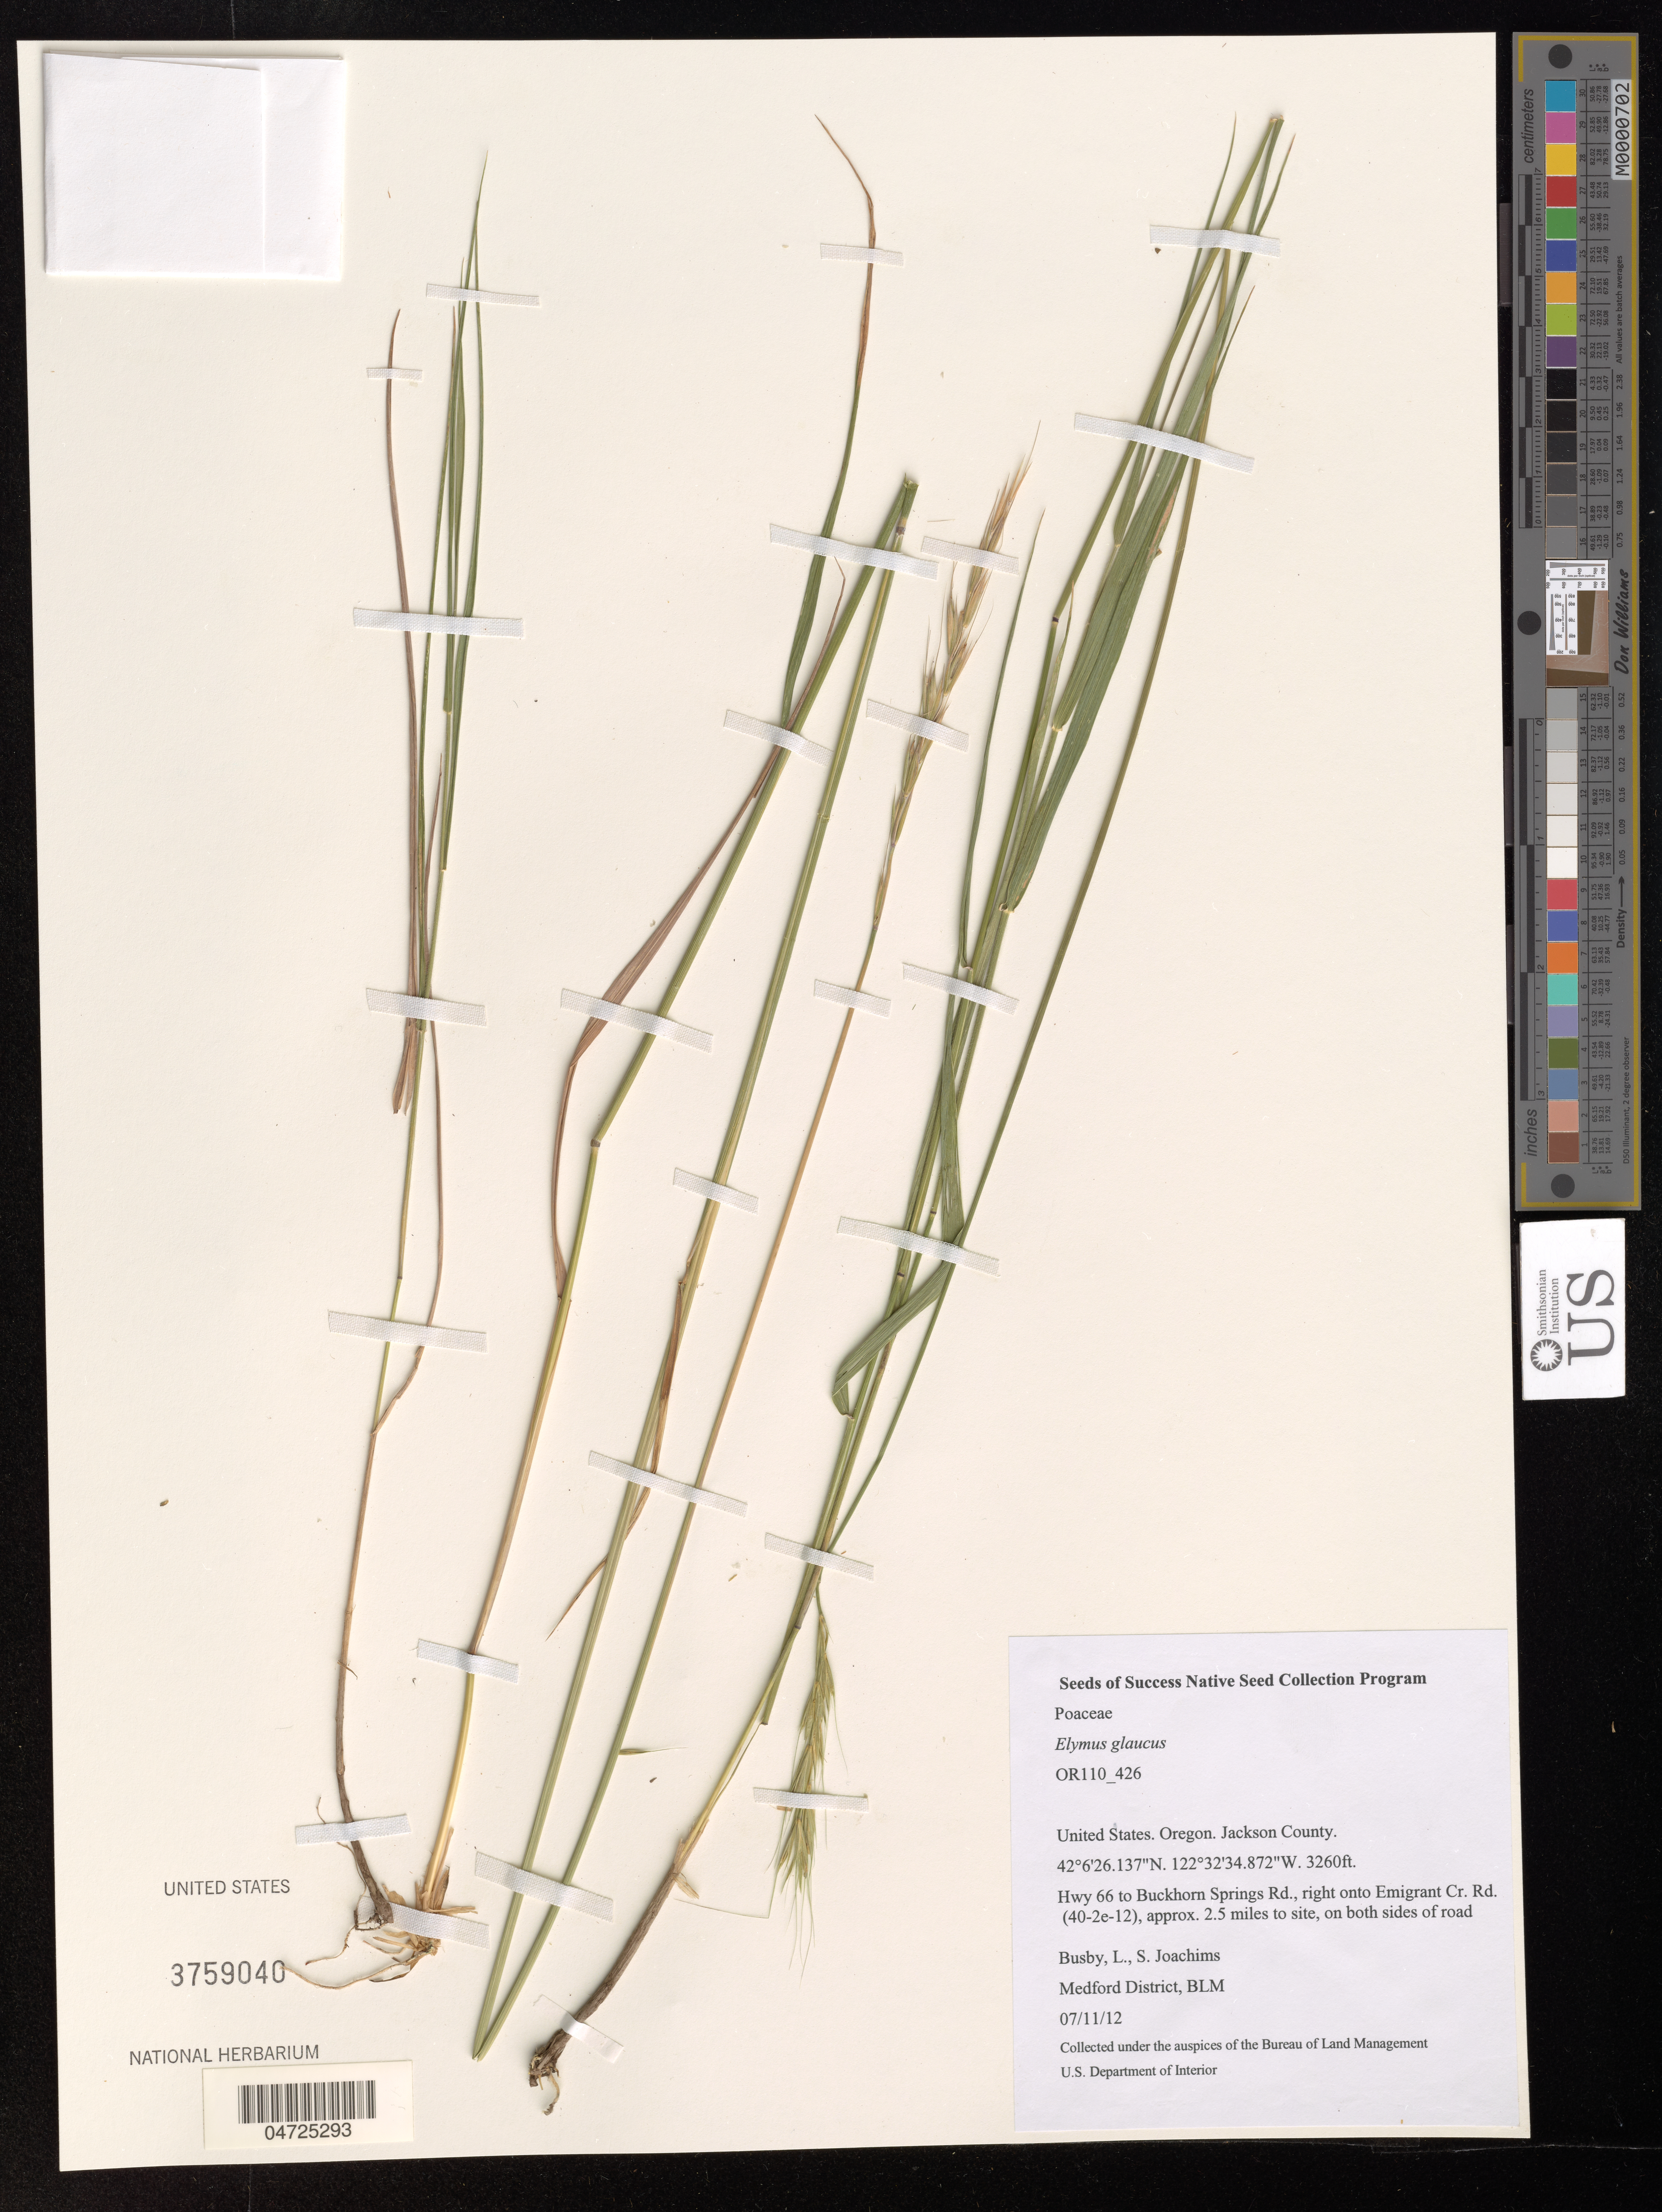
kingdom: Plantae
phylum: Tracheophyta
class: Liliopsida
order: Poales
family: Poaceae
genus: Elymus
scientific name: Elymus glaucus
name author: Buckley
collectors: L. Busby & S. Joachims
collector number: OR110_426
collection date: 2012-07-11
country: United States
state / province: Oregon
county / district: Jackson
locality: Jackson County. Hwy 66 to Buckhorn Springs Rd., right onto Emigrant Cr. Rd. (40-2e-12), approx. 2.5 miles to site, on both sides of road.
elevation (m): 994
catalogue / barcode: US 3759040